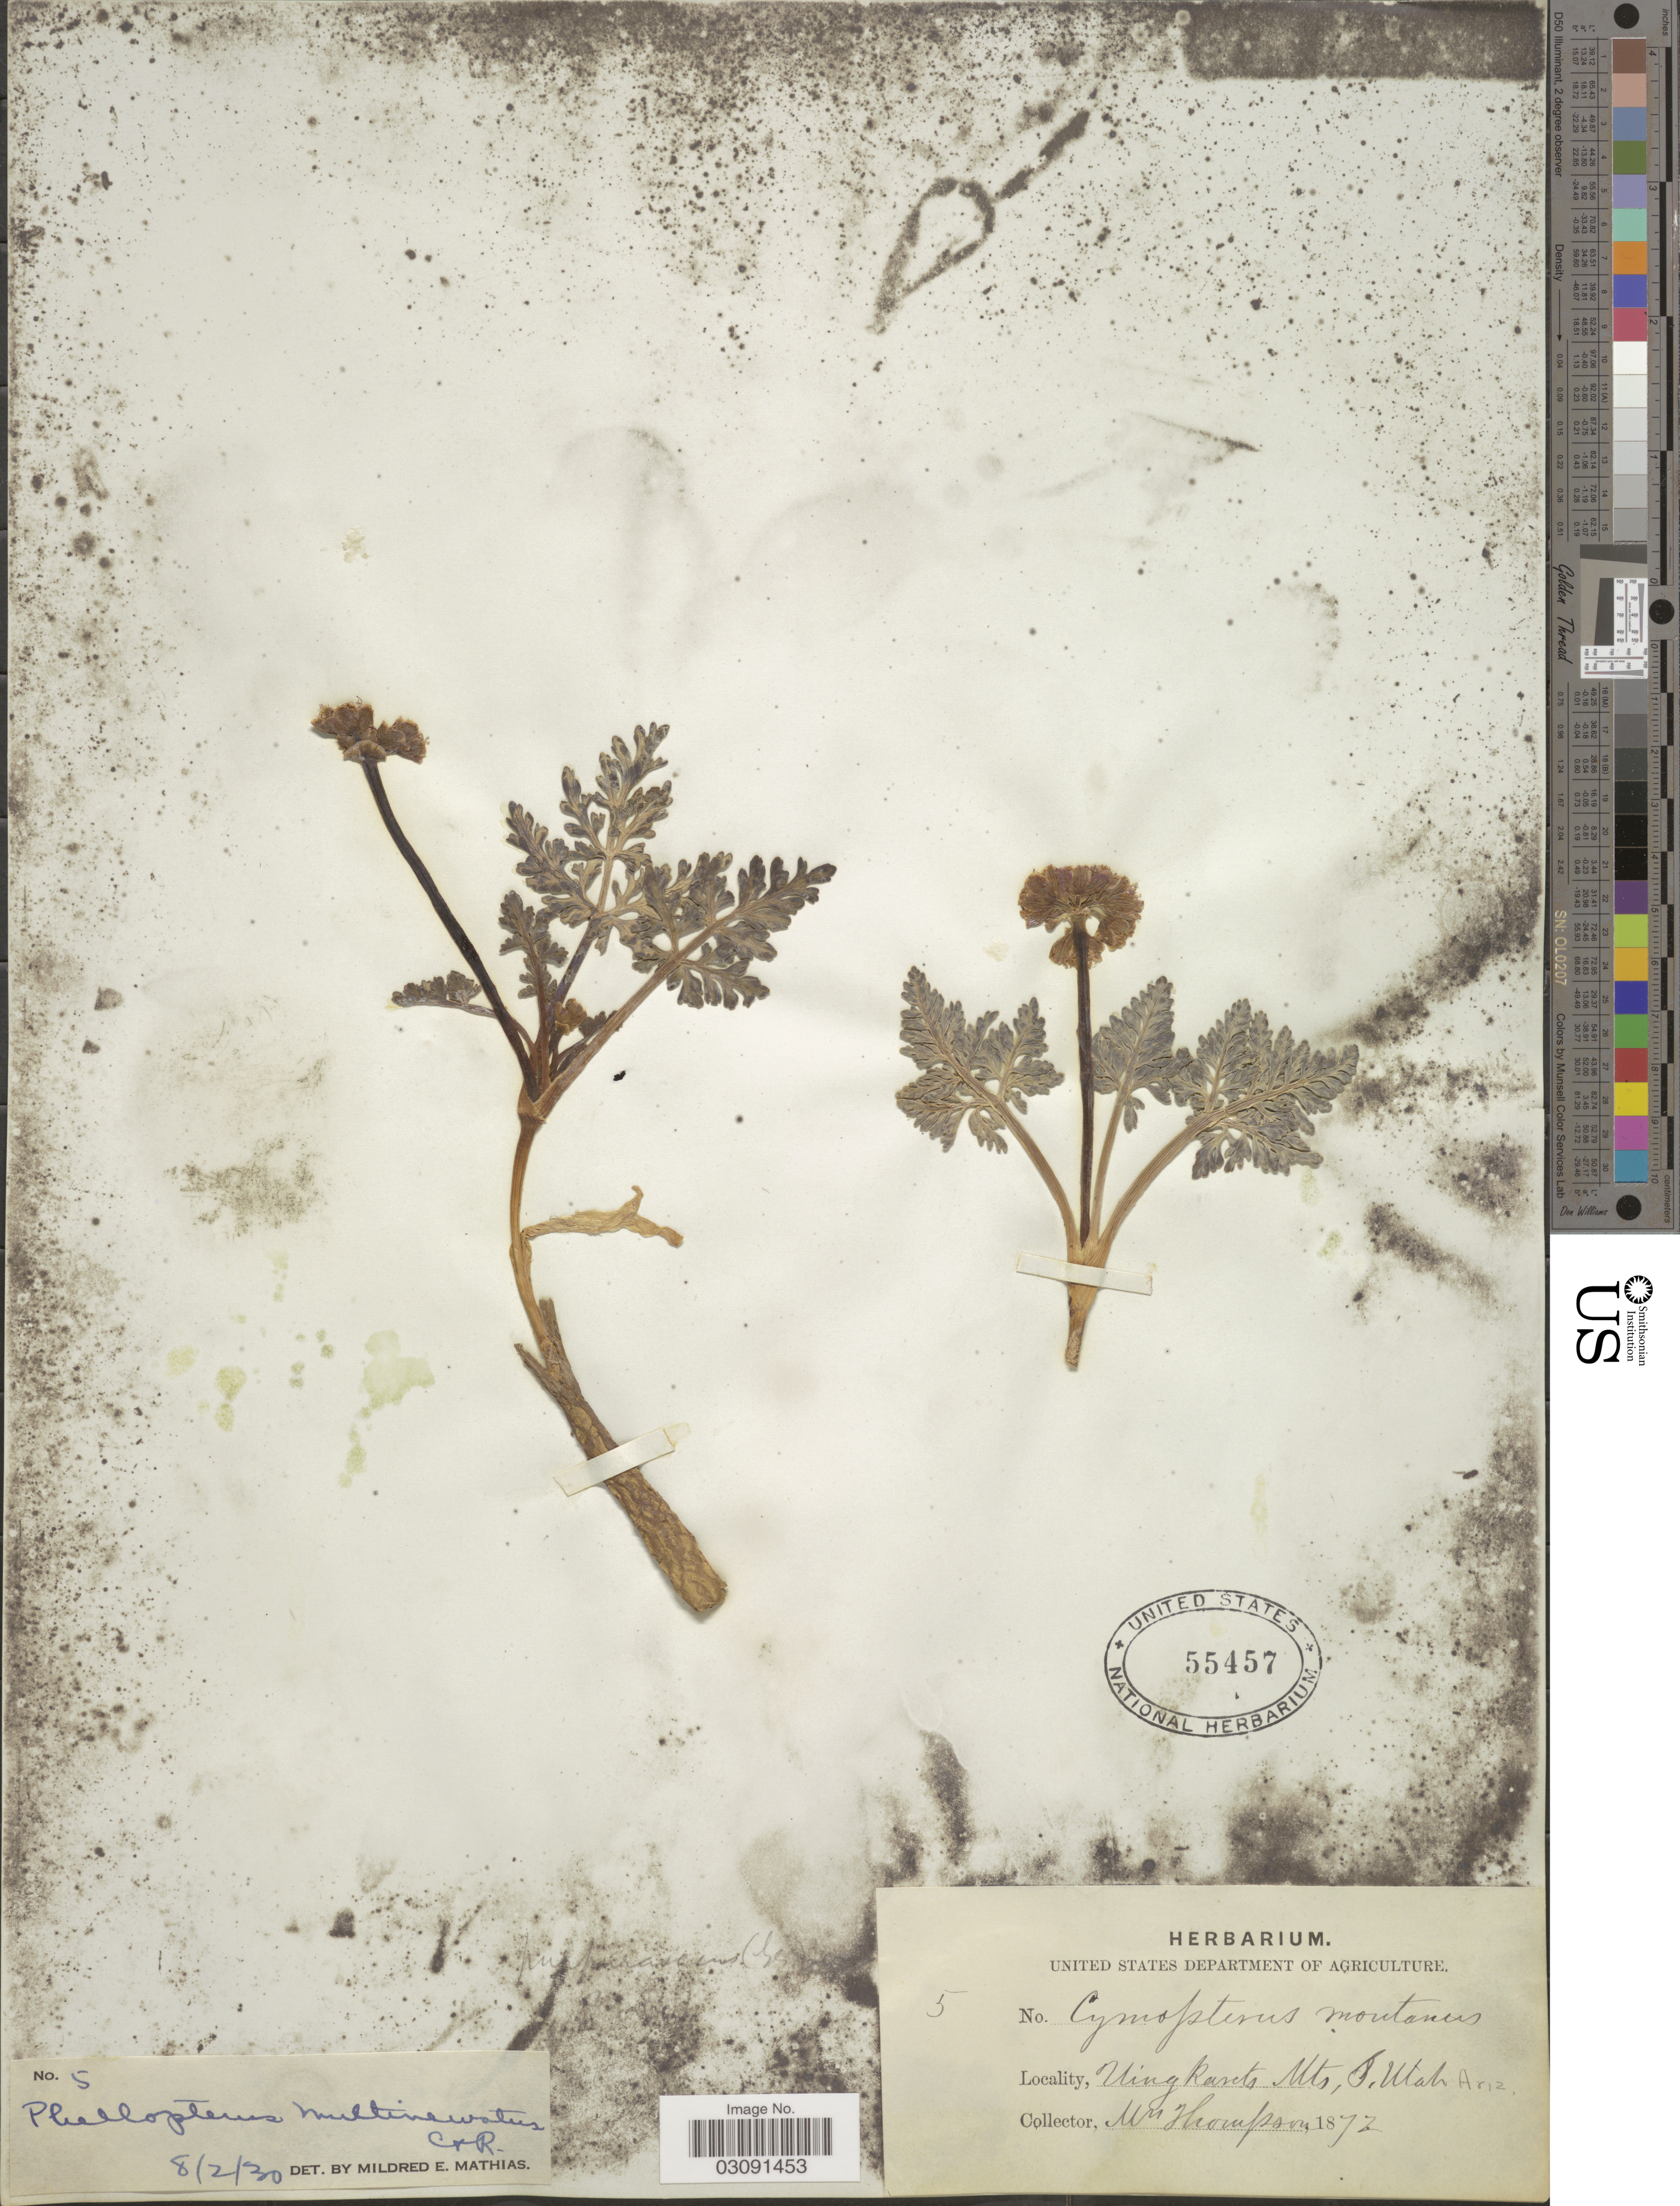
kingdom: Plantae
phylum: Tracheophyta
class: Magnoliopsida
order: Apiales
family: Apiaceae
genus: Cymopterus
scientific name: Cymopterus multinervatus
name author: (J.M. Coult.) Tidestr.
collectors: Thompson, --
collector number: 5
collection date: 1872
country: United States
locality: Uingkarets Mts, S. Utah, Ariz.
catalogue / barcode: US 55457